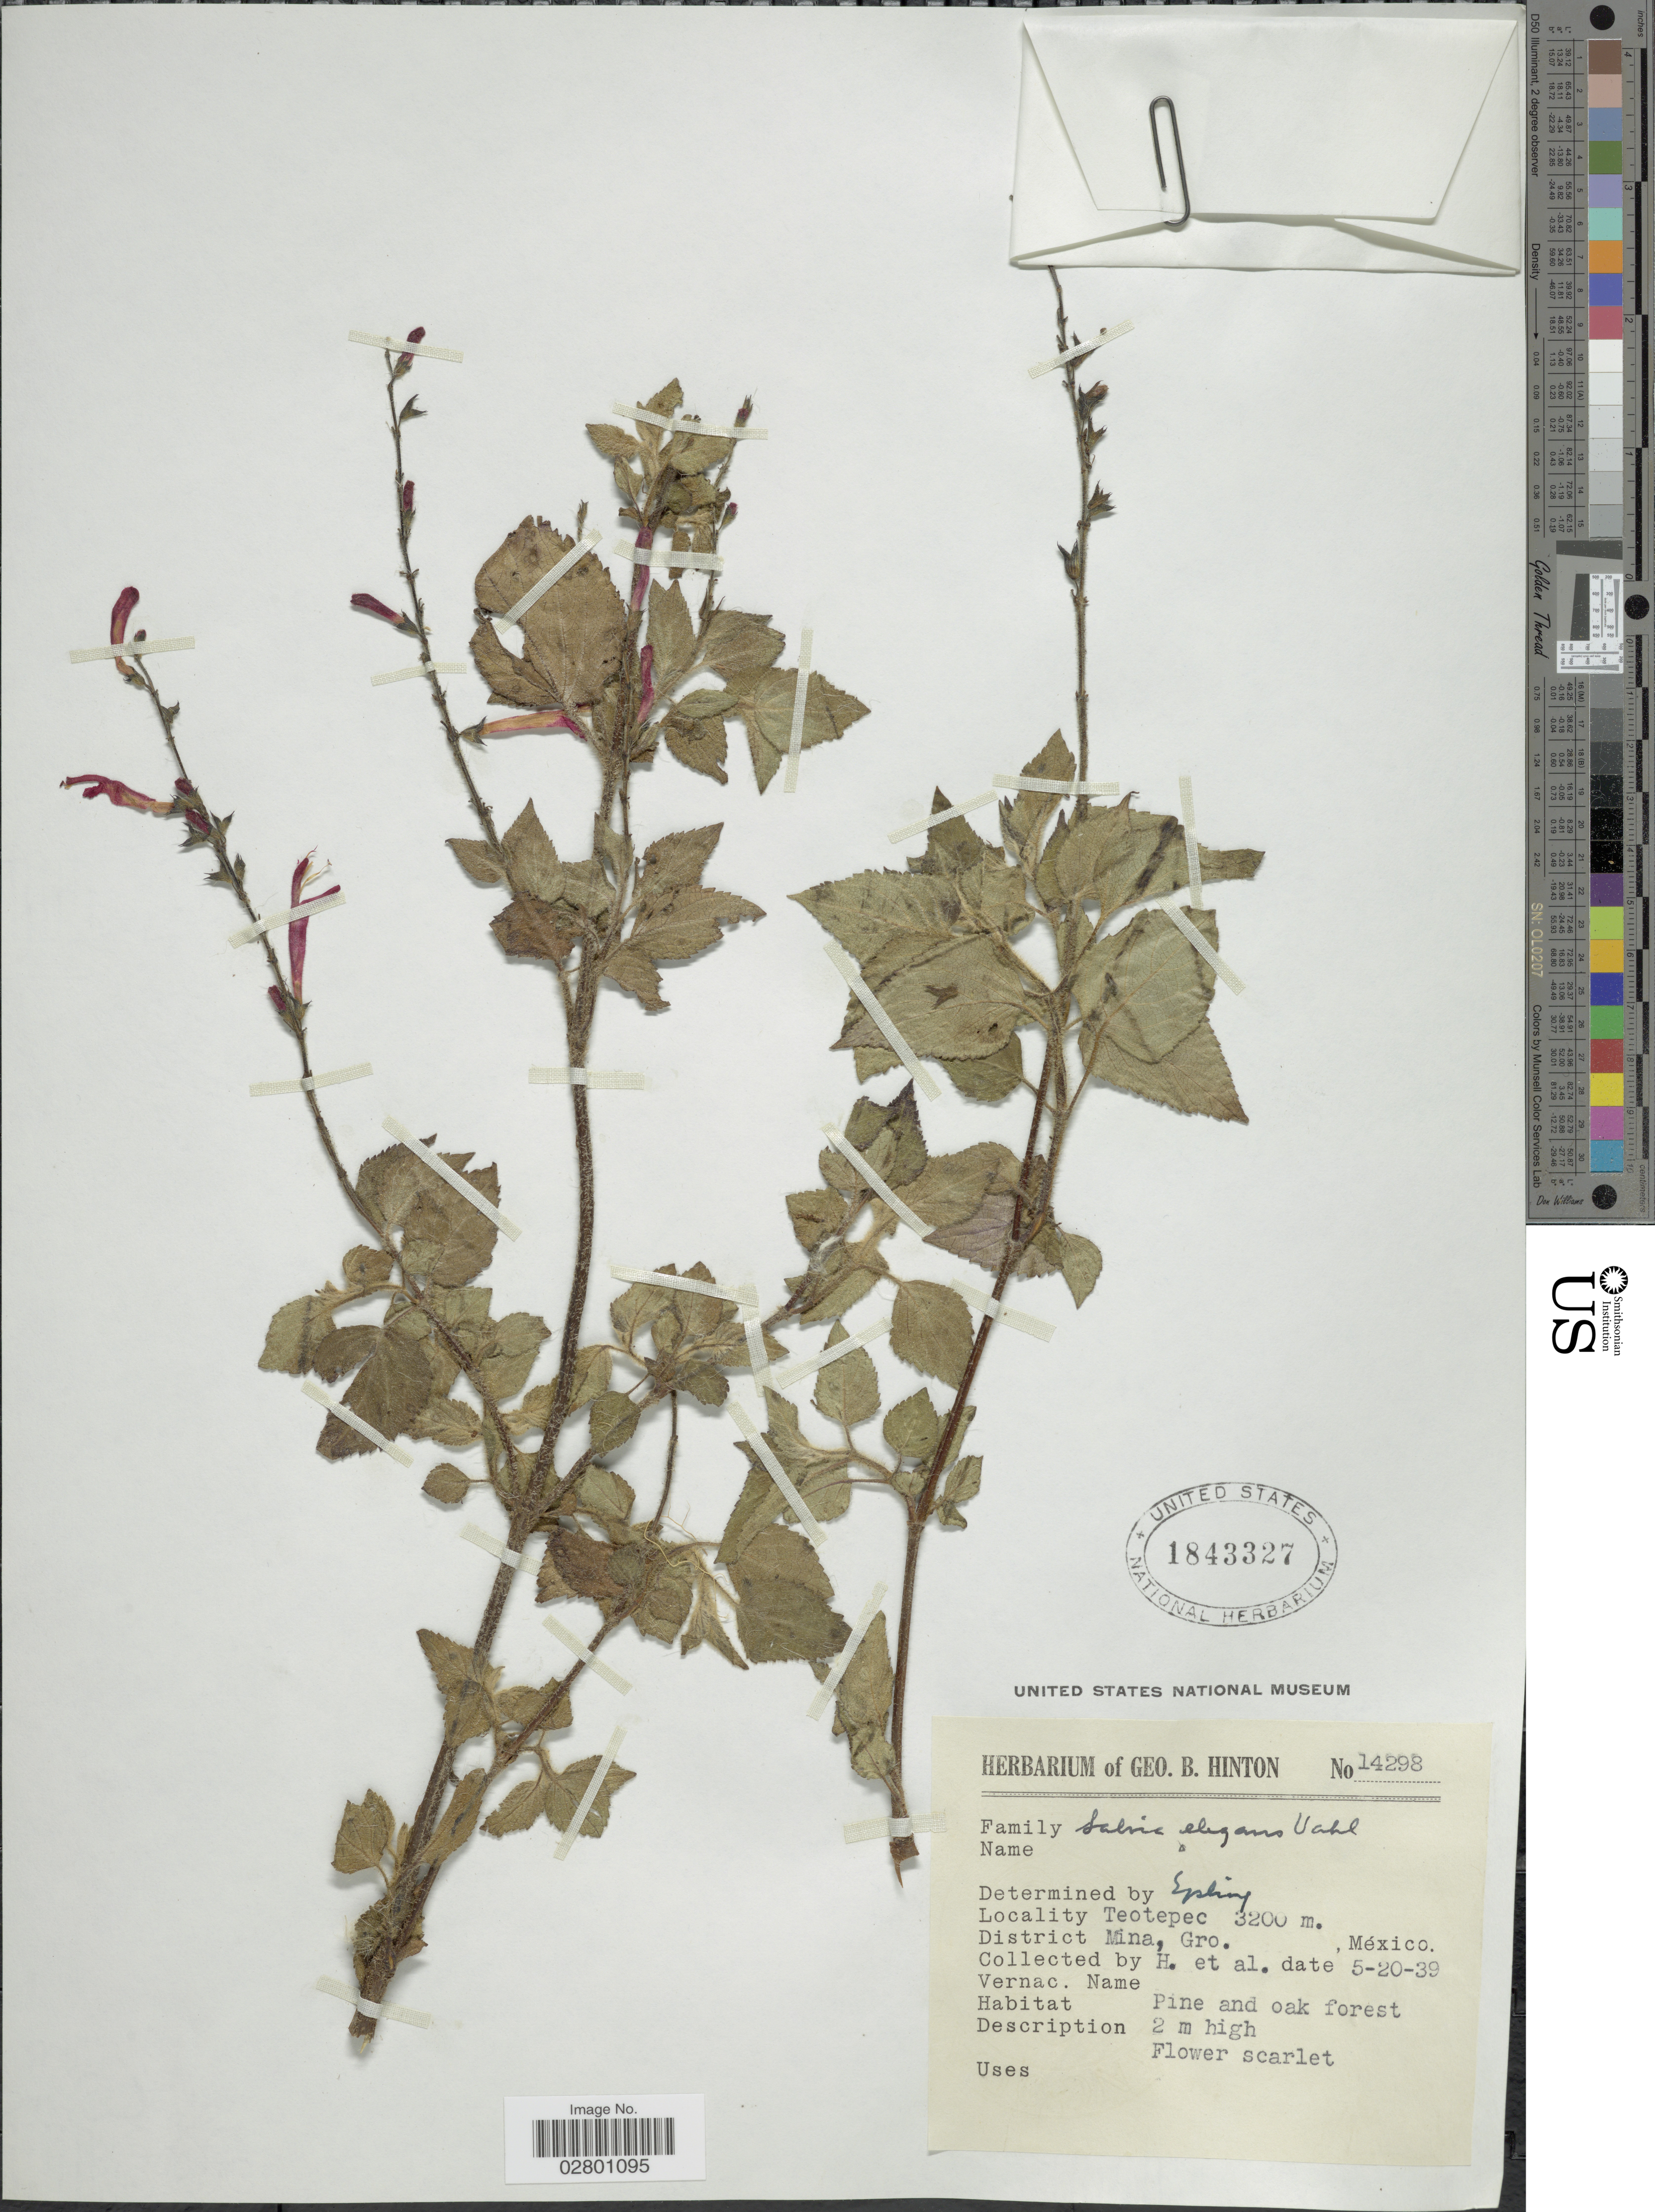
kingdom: Plantae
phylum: Tracheophyta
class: Magnoliopsida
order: Lamiales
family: Lamiaceae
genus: Salvia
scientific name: Salvia elegans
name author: Vahl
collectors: G. B. Hinton & et al.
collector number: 14298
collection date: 1939-05-20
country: Mexico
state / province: Guerrero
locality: Teotepec, District Mina, Gro.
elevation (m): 3200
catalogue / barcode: US 1843327